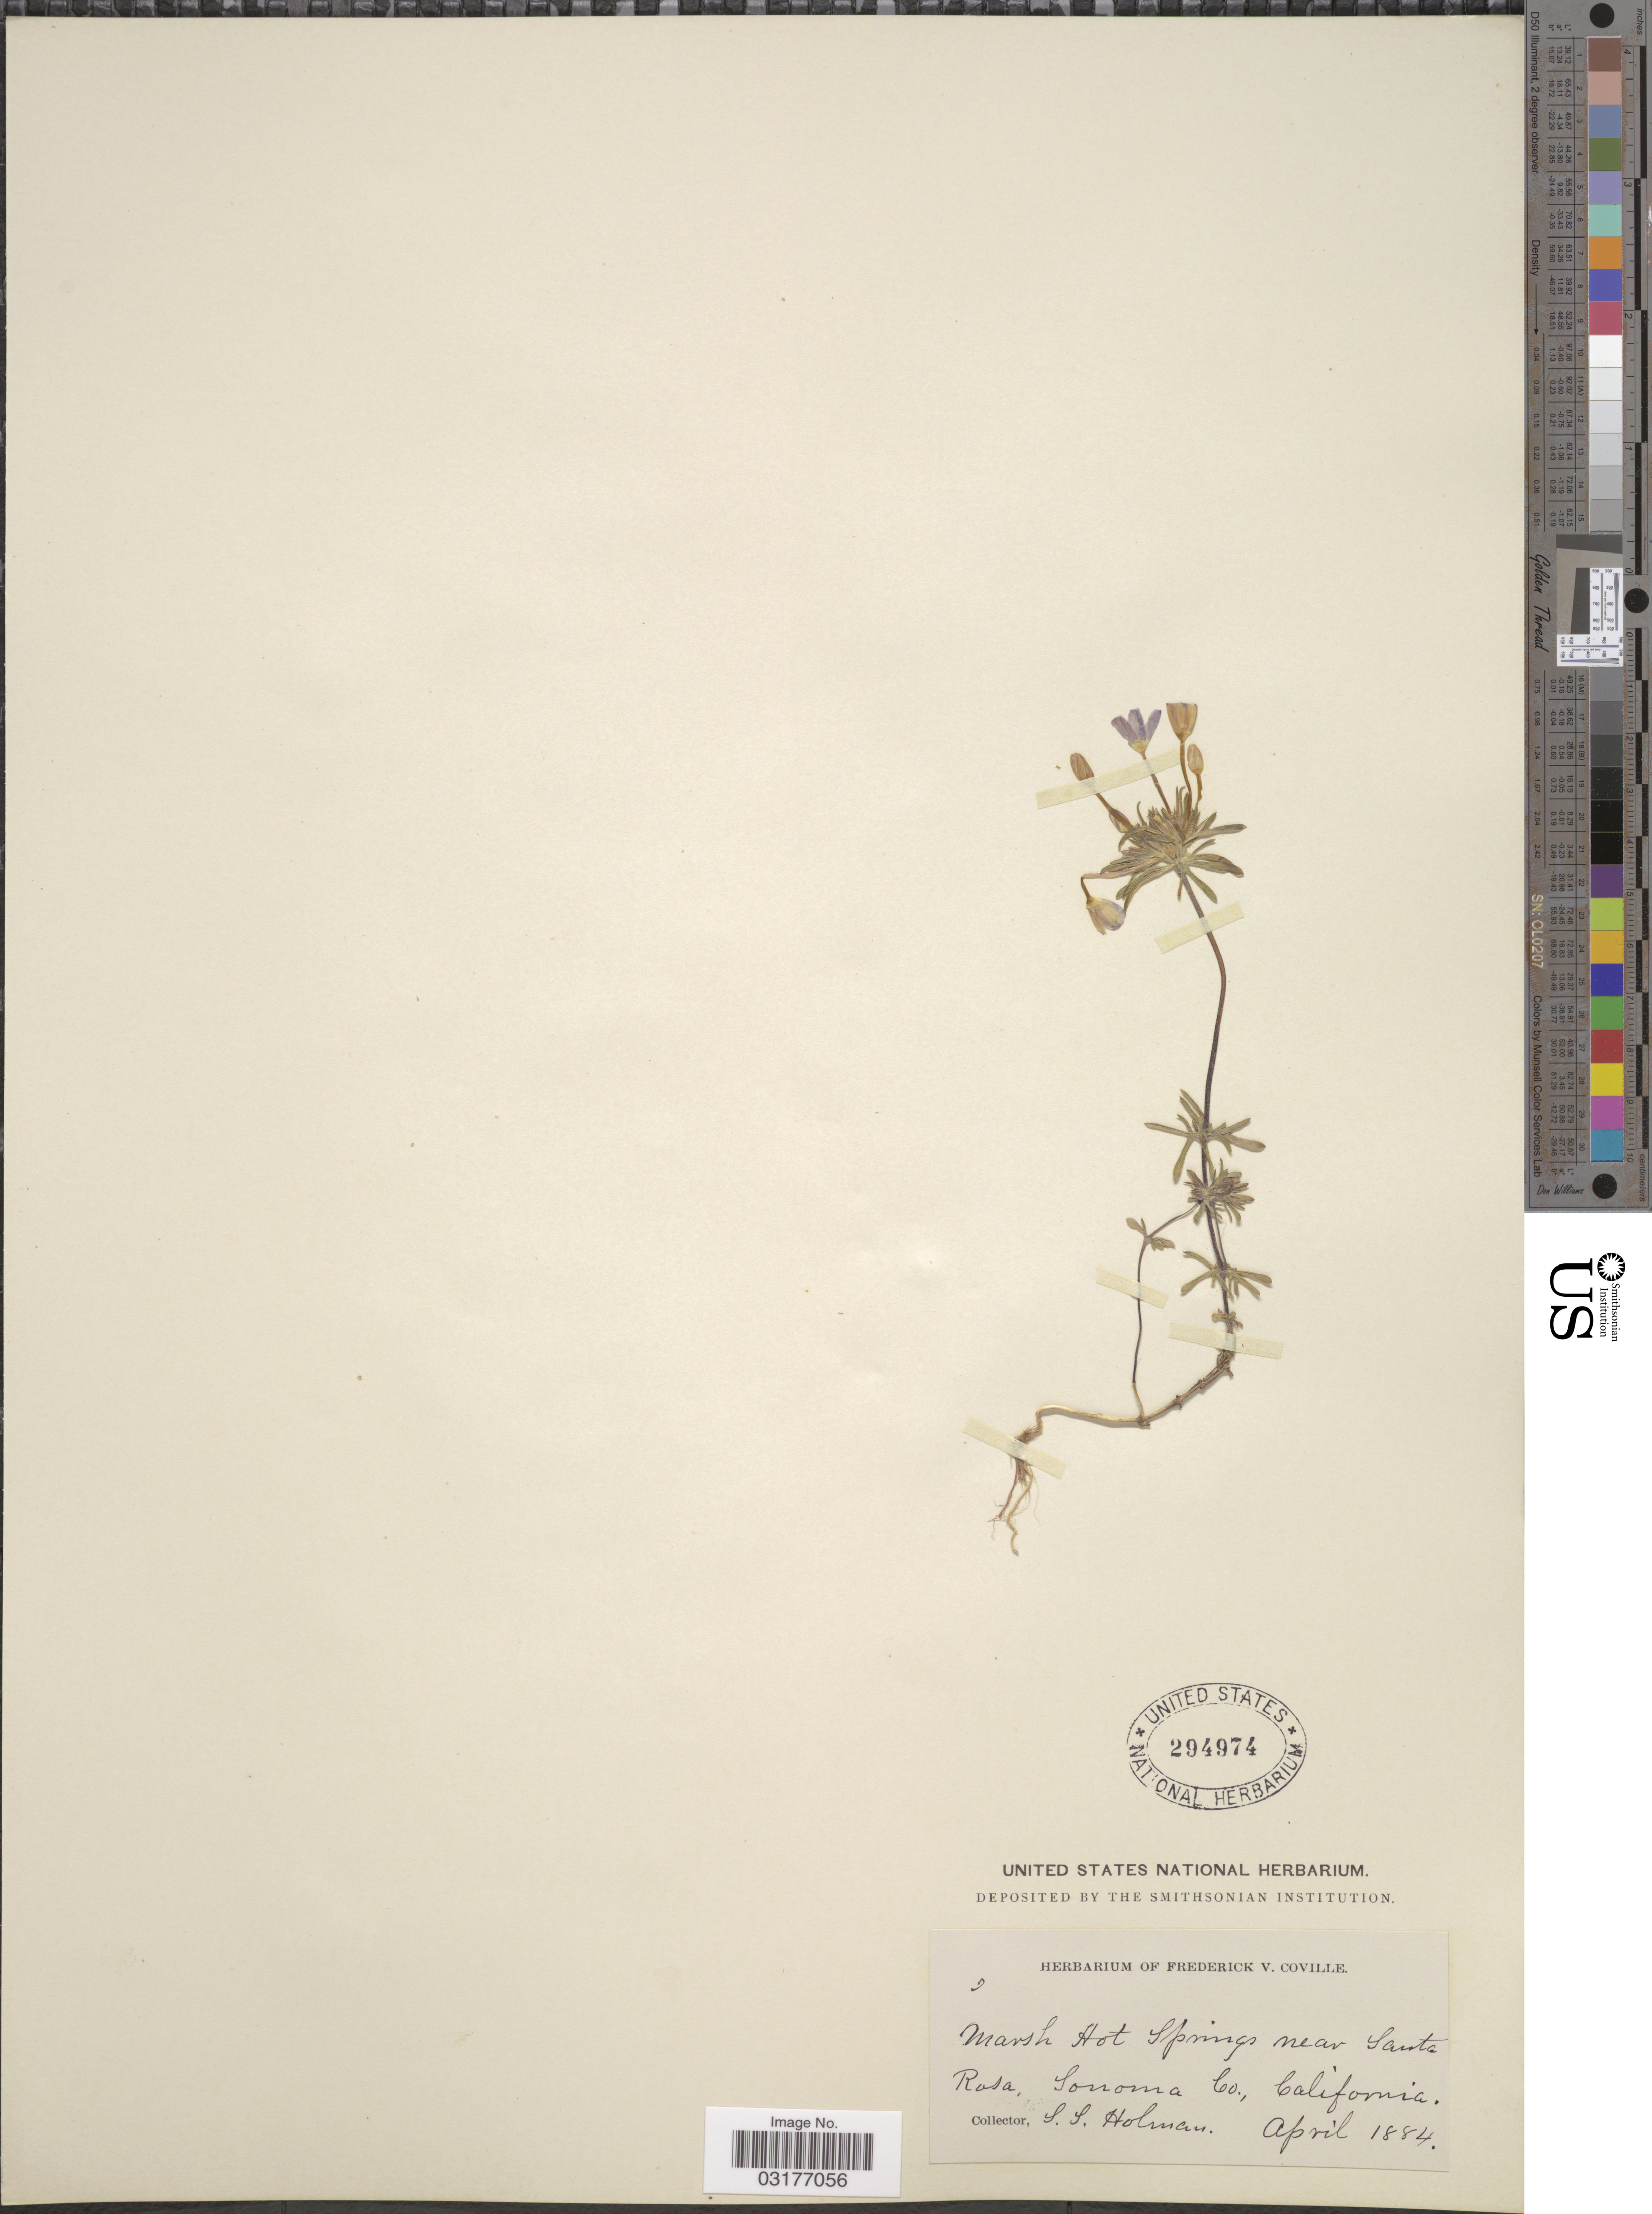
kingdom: Plantae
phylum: Tracheophyta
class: Magnoliopsida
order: Ericales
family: Polemoniaceae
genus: Leptosiphon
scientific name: Leptosiphon androsaceus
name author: Benth.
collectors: S. Holman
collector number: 7*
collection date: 1884-04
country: United States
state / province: California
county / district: Sonoma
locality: Marsh Hot Springs near Santa Rosa, Sonoma Co.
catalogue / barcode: US 294974